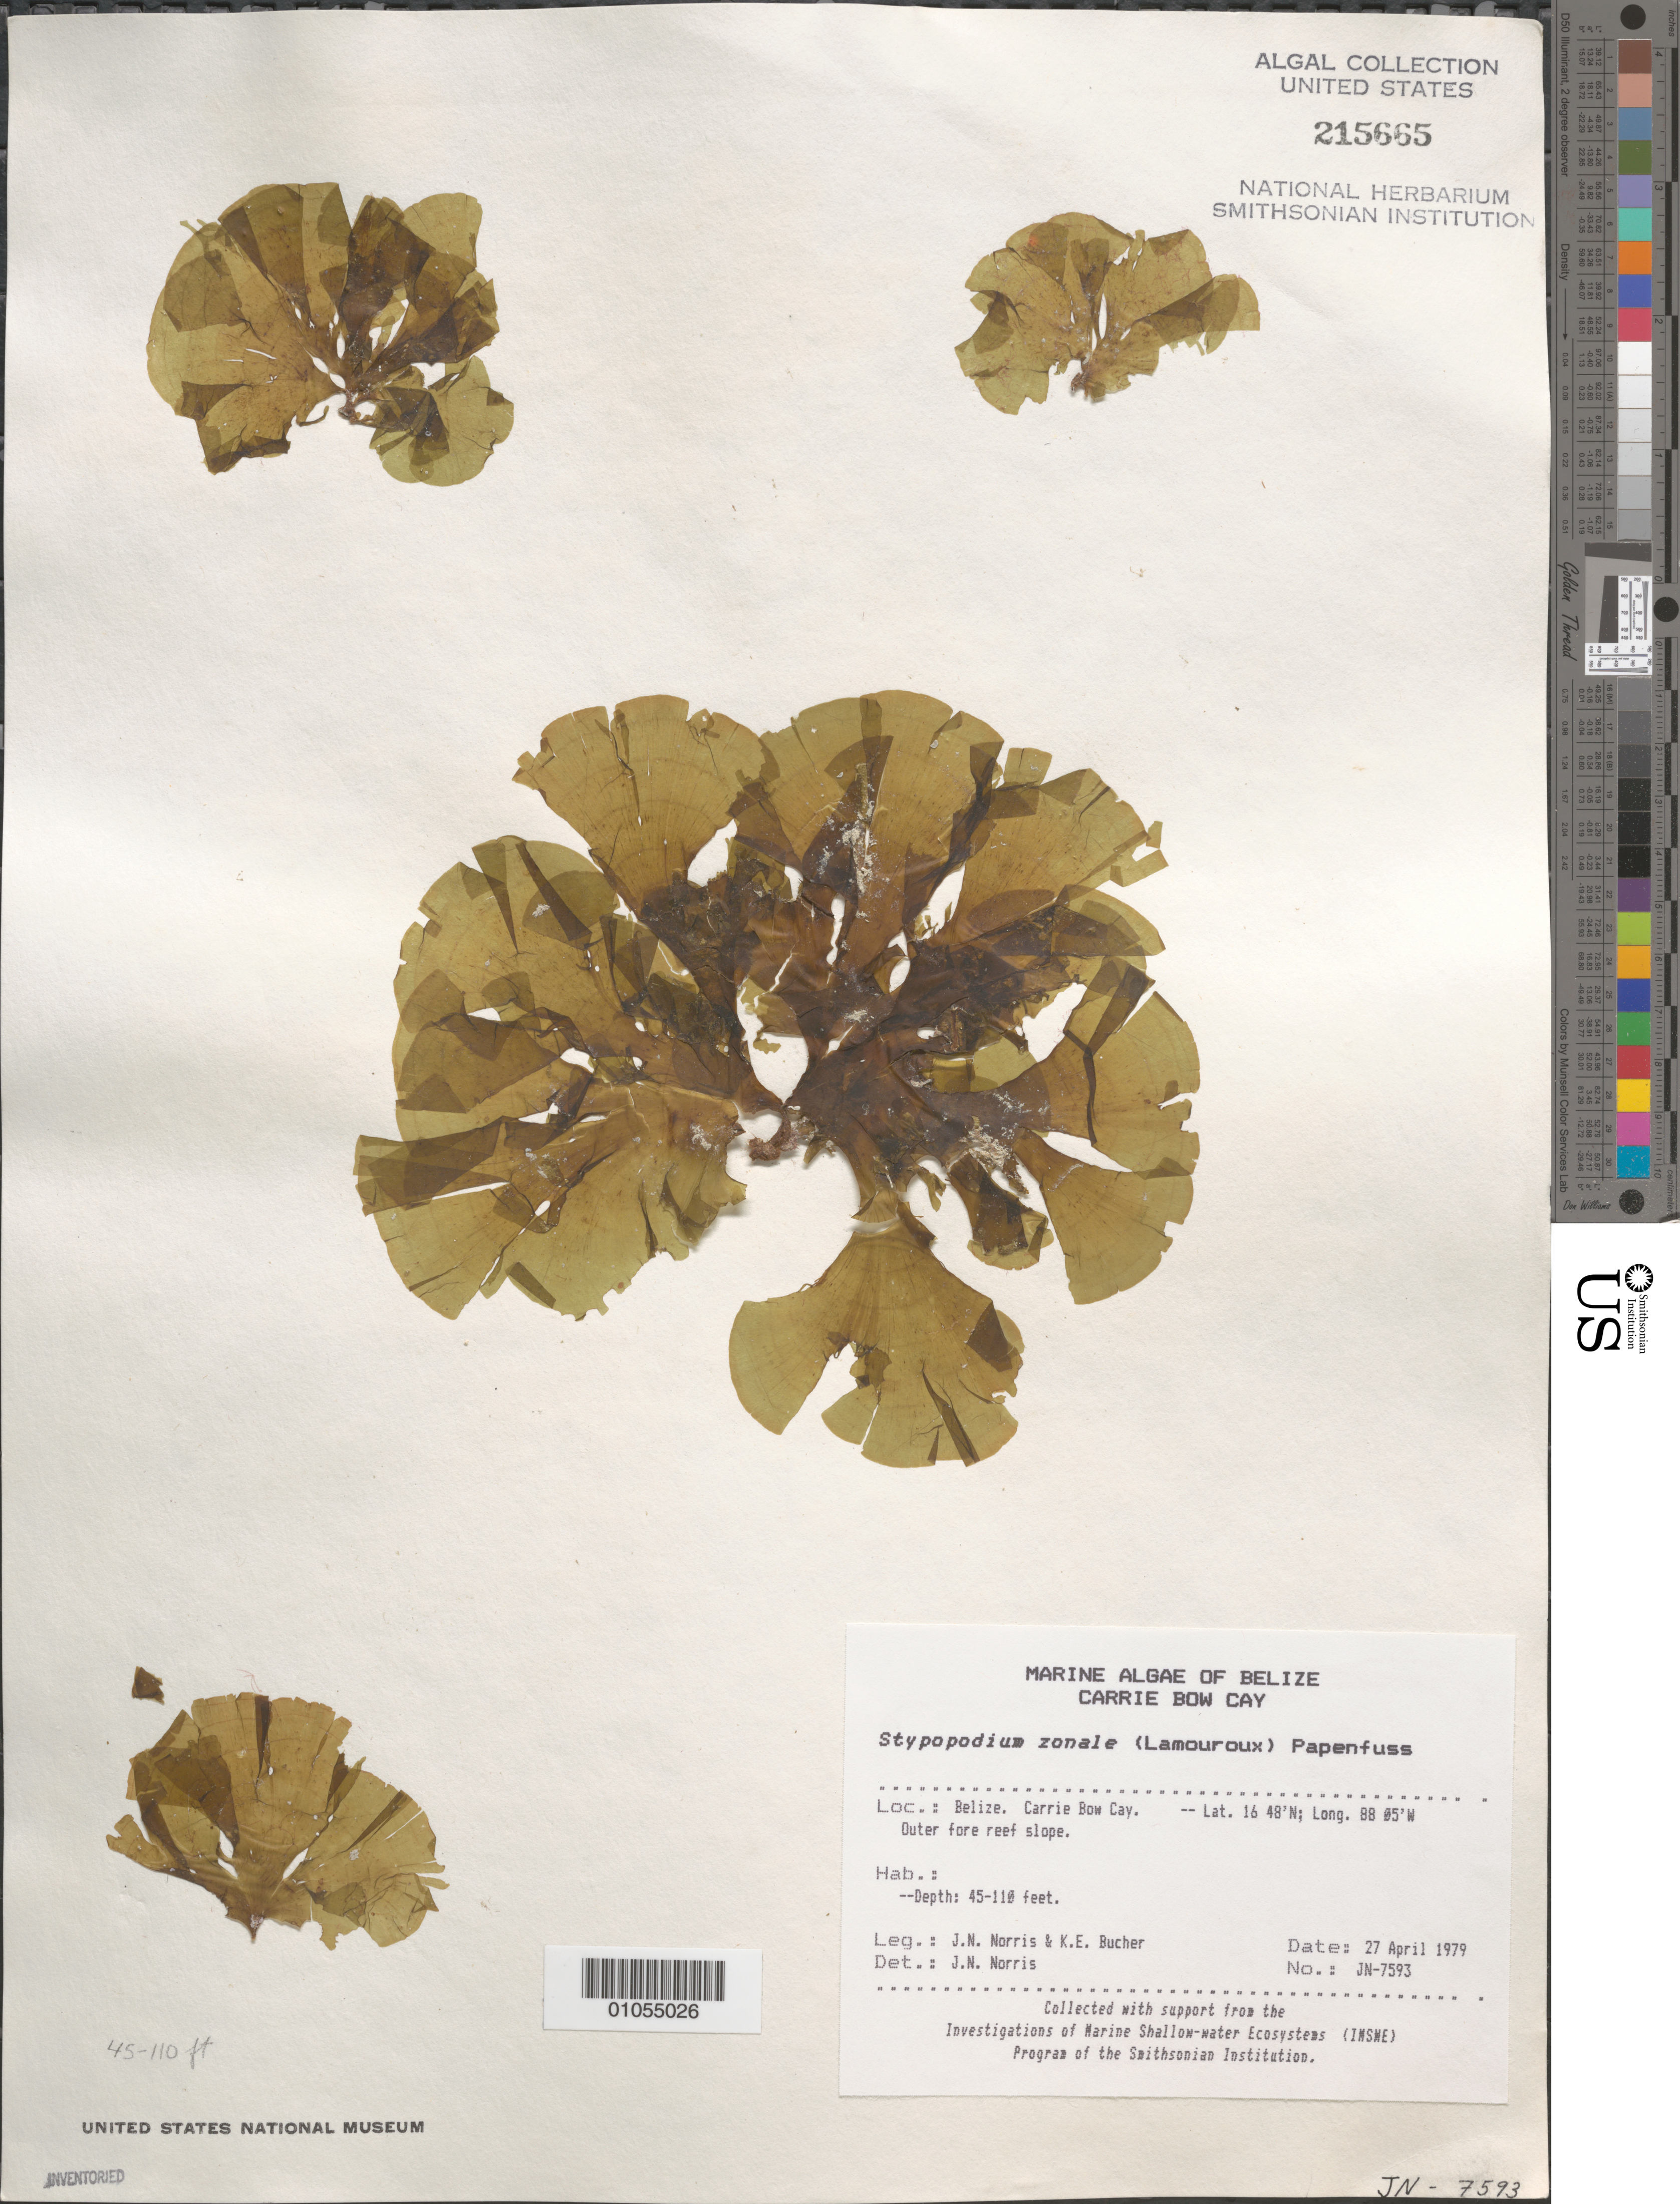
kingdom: Chromista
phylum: Ochrophyta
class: Phaeophyceae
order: Dictyotales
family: Dictyotaceae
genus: Stypopodium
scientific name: Stypopodium zonale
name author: (J.V.Lamouroux) Papenf.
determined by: Norris, James N.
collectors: J. N. Norris & K. E. Bucher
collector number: JN-7593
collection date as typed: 27 Apr 1979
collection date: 1979-04-27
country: Belize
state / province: Stann Creek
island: Carrie Bow Cay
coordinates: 16 48'N, 88 05'W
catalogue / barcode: US 215665